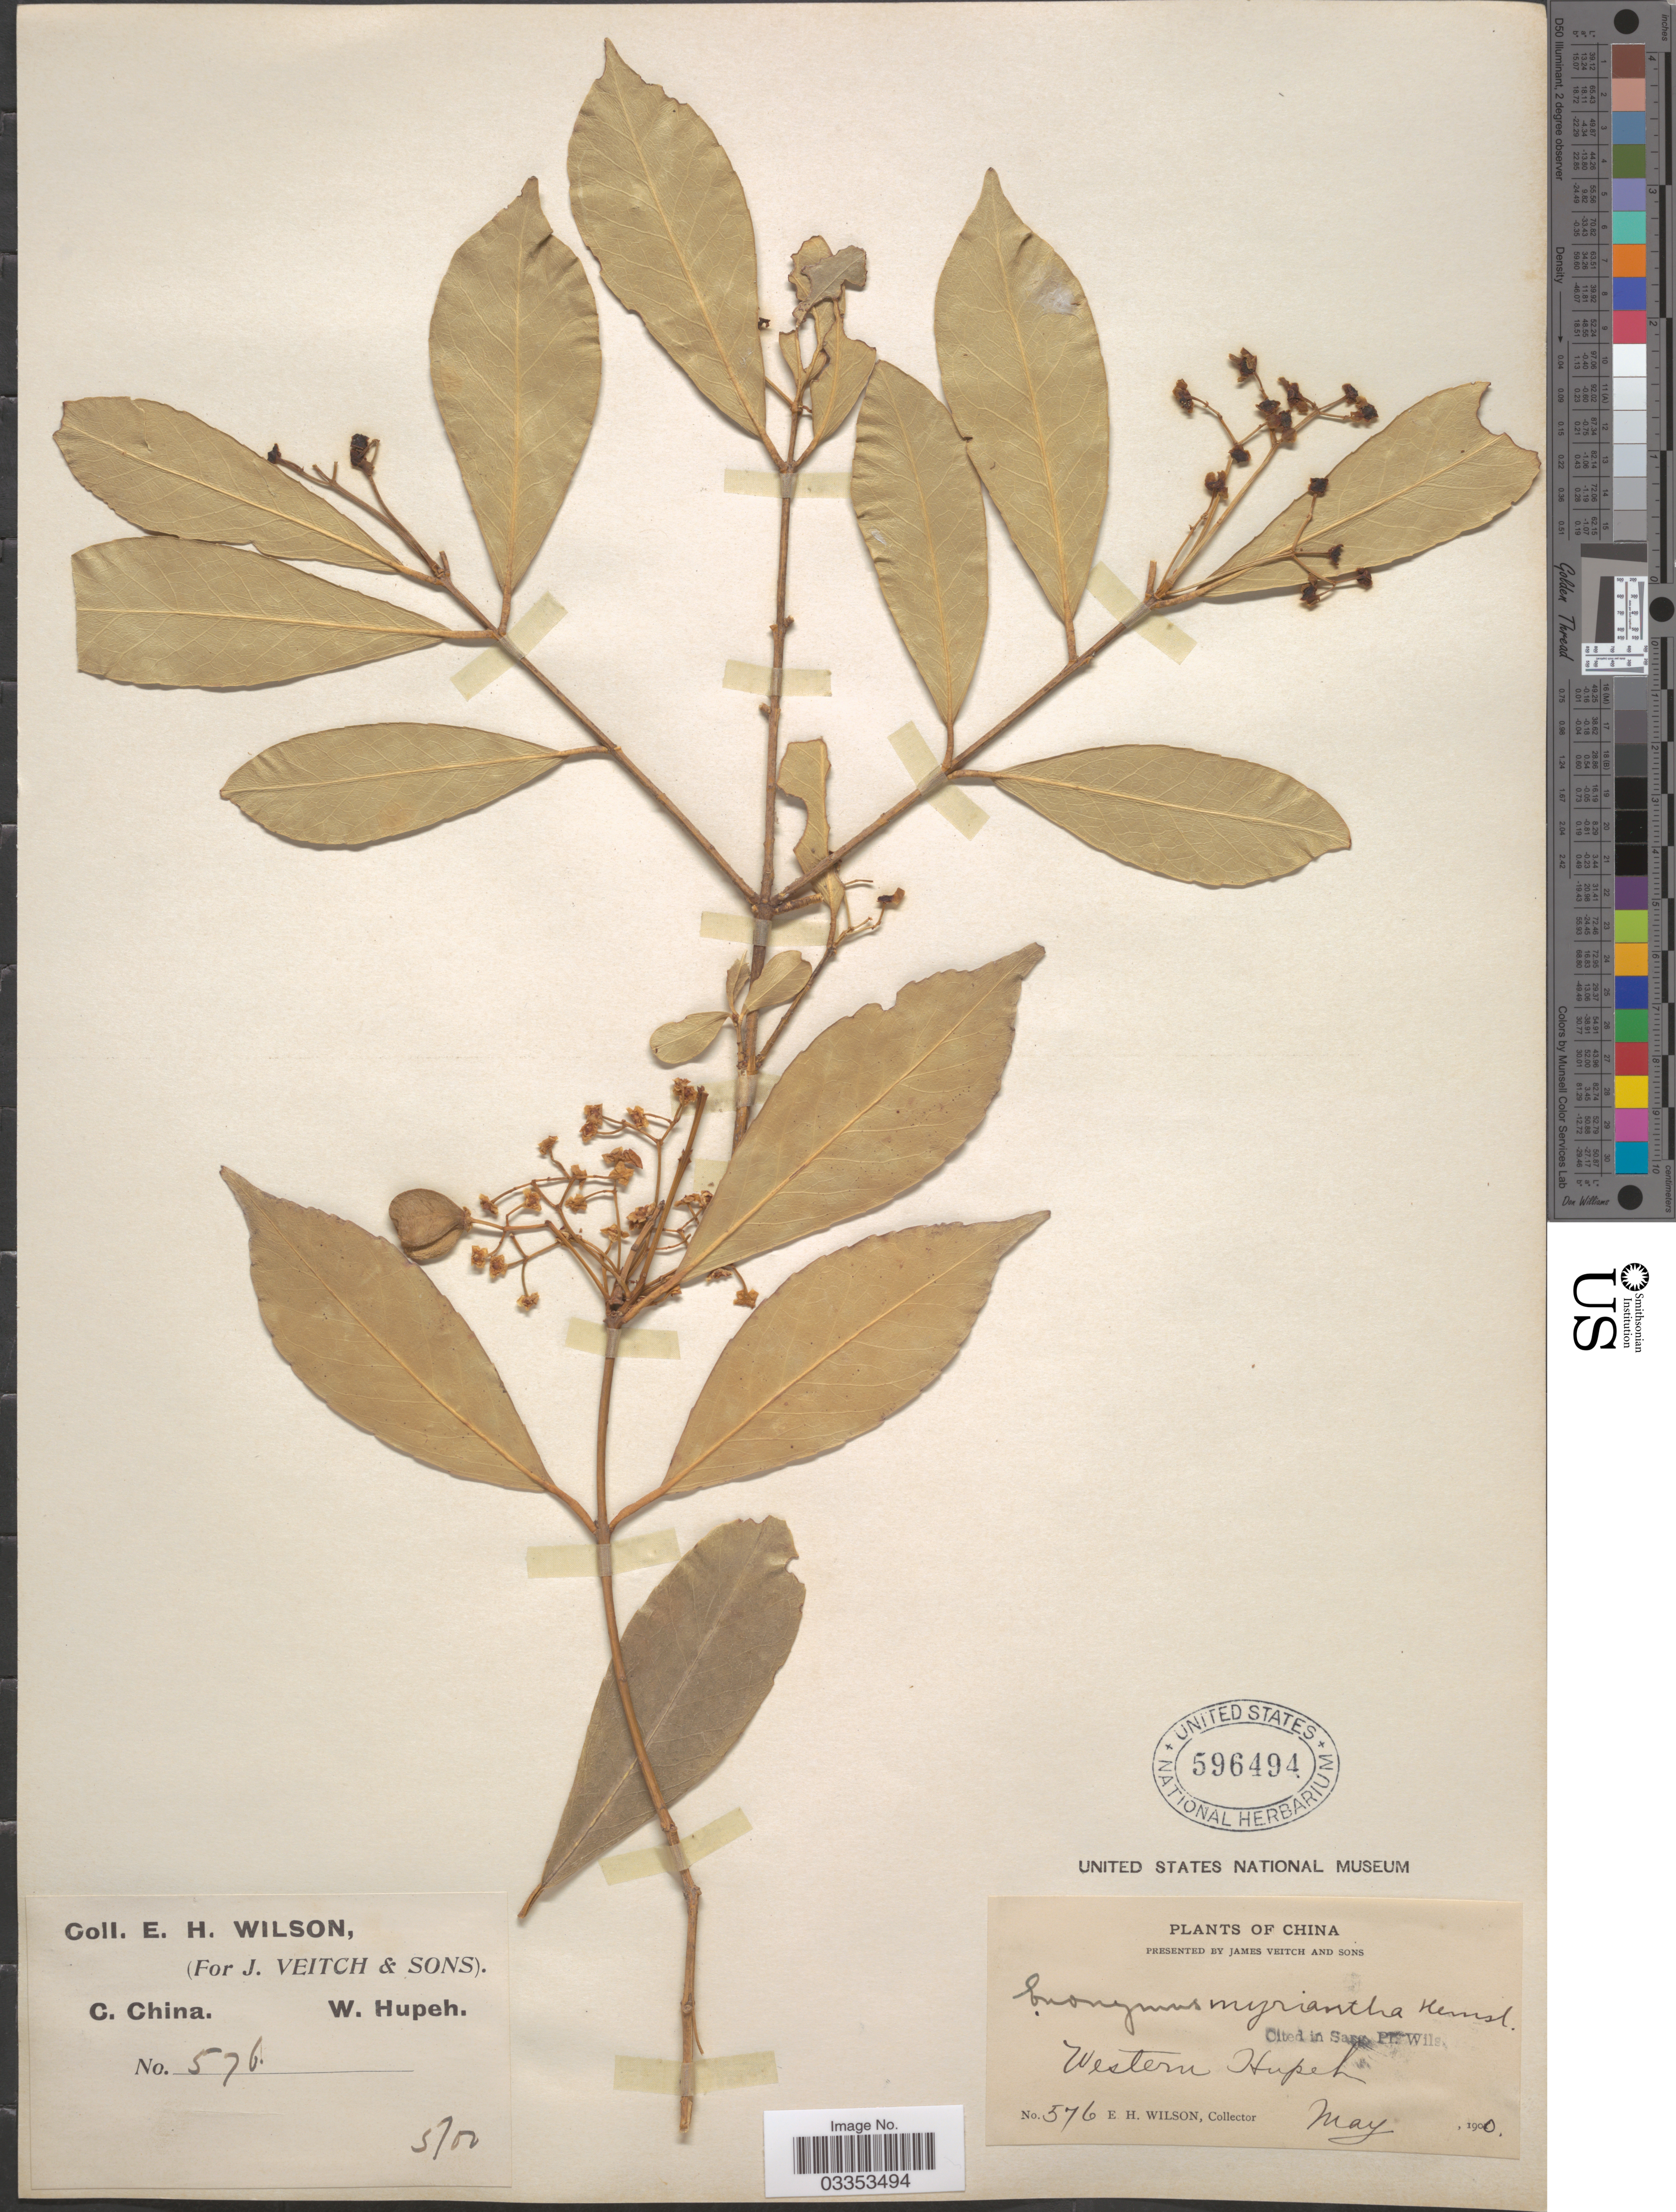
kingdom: Plantae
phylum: Tracheophyta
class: Magnoliopsida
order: Celastrales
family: Celastraceae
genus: Euonymus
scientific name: Euonymus myrianthus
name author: Hemsl.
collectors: E. Wilson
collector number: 576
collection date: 1900-05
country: China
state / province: Hubei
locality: C. China. Western Hupeh.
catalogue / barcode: US 596494